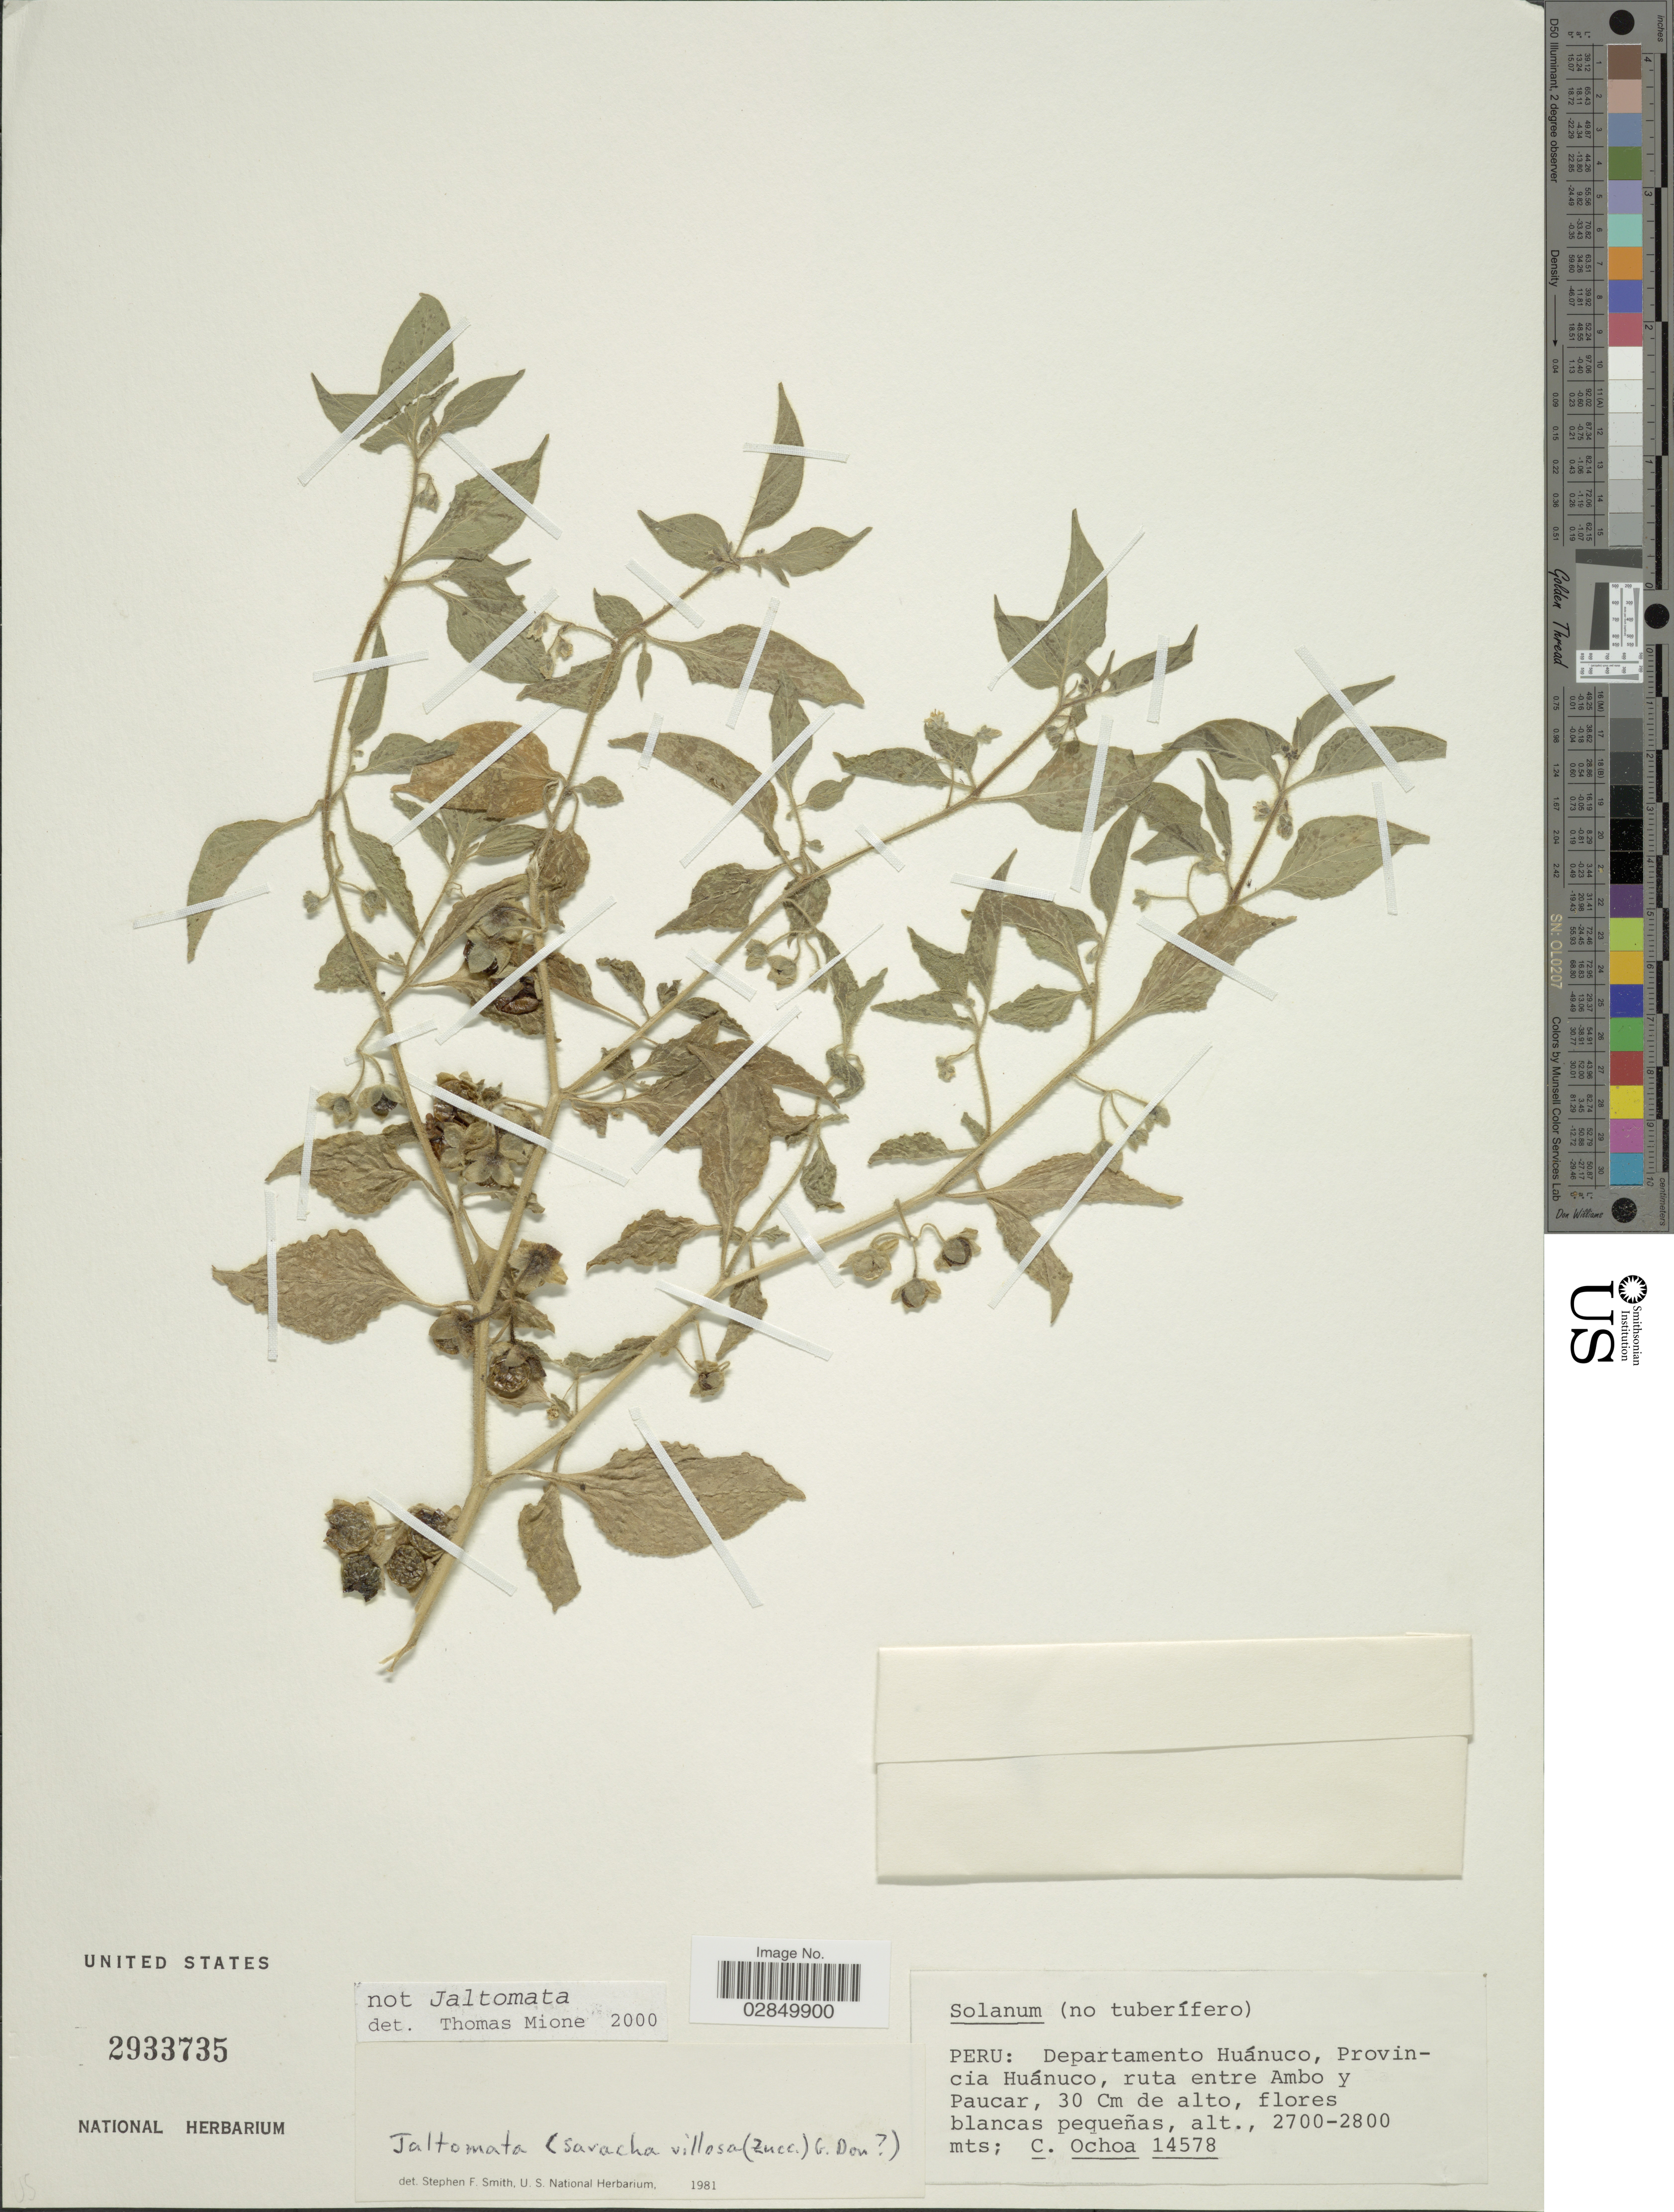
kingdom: Plantae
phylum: Tracheophyta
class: Magnoliopsida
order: Solanales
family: Solanaceae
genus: Jaltomata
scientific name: Jaltomata sp.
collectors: C. Ochoa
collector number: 14578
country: Peru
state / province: Huánuco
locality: Departamento Huánuco, Provincia Huánuco, ruta entre Ambo y Paucar.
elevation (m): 2700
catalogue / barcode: US 2933735